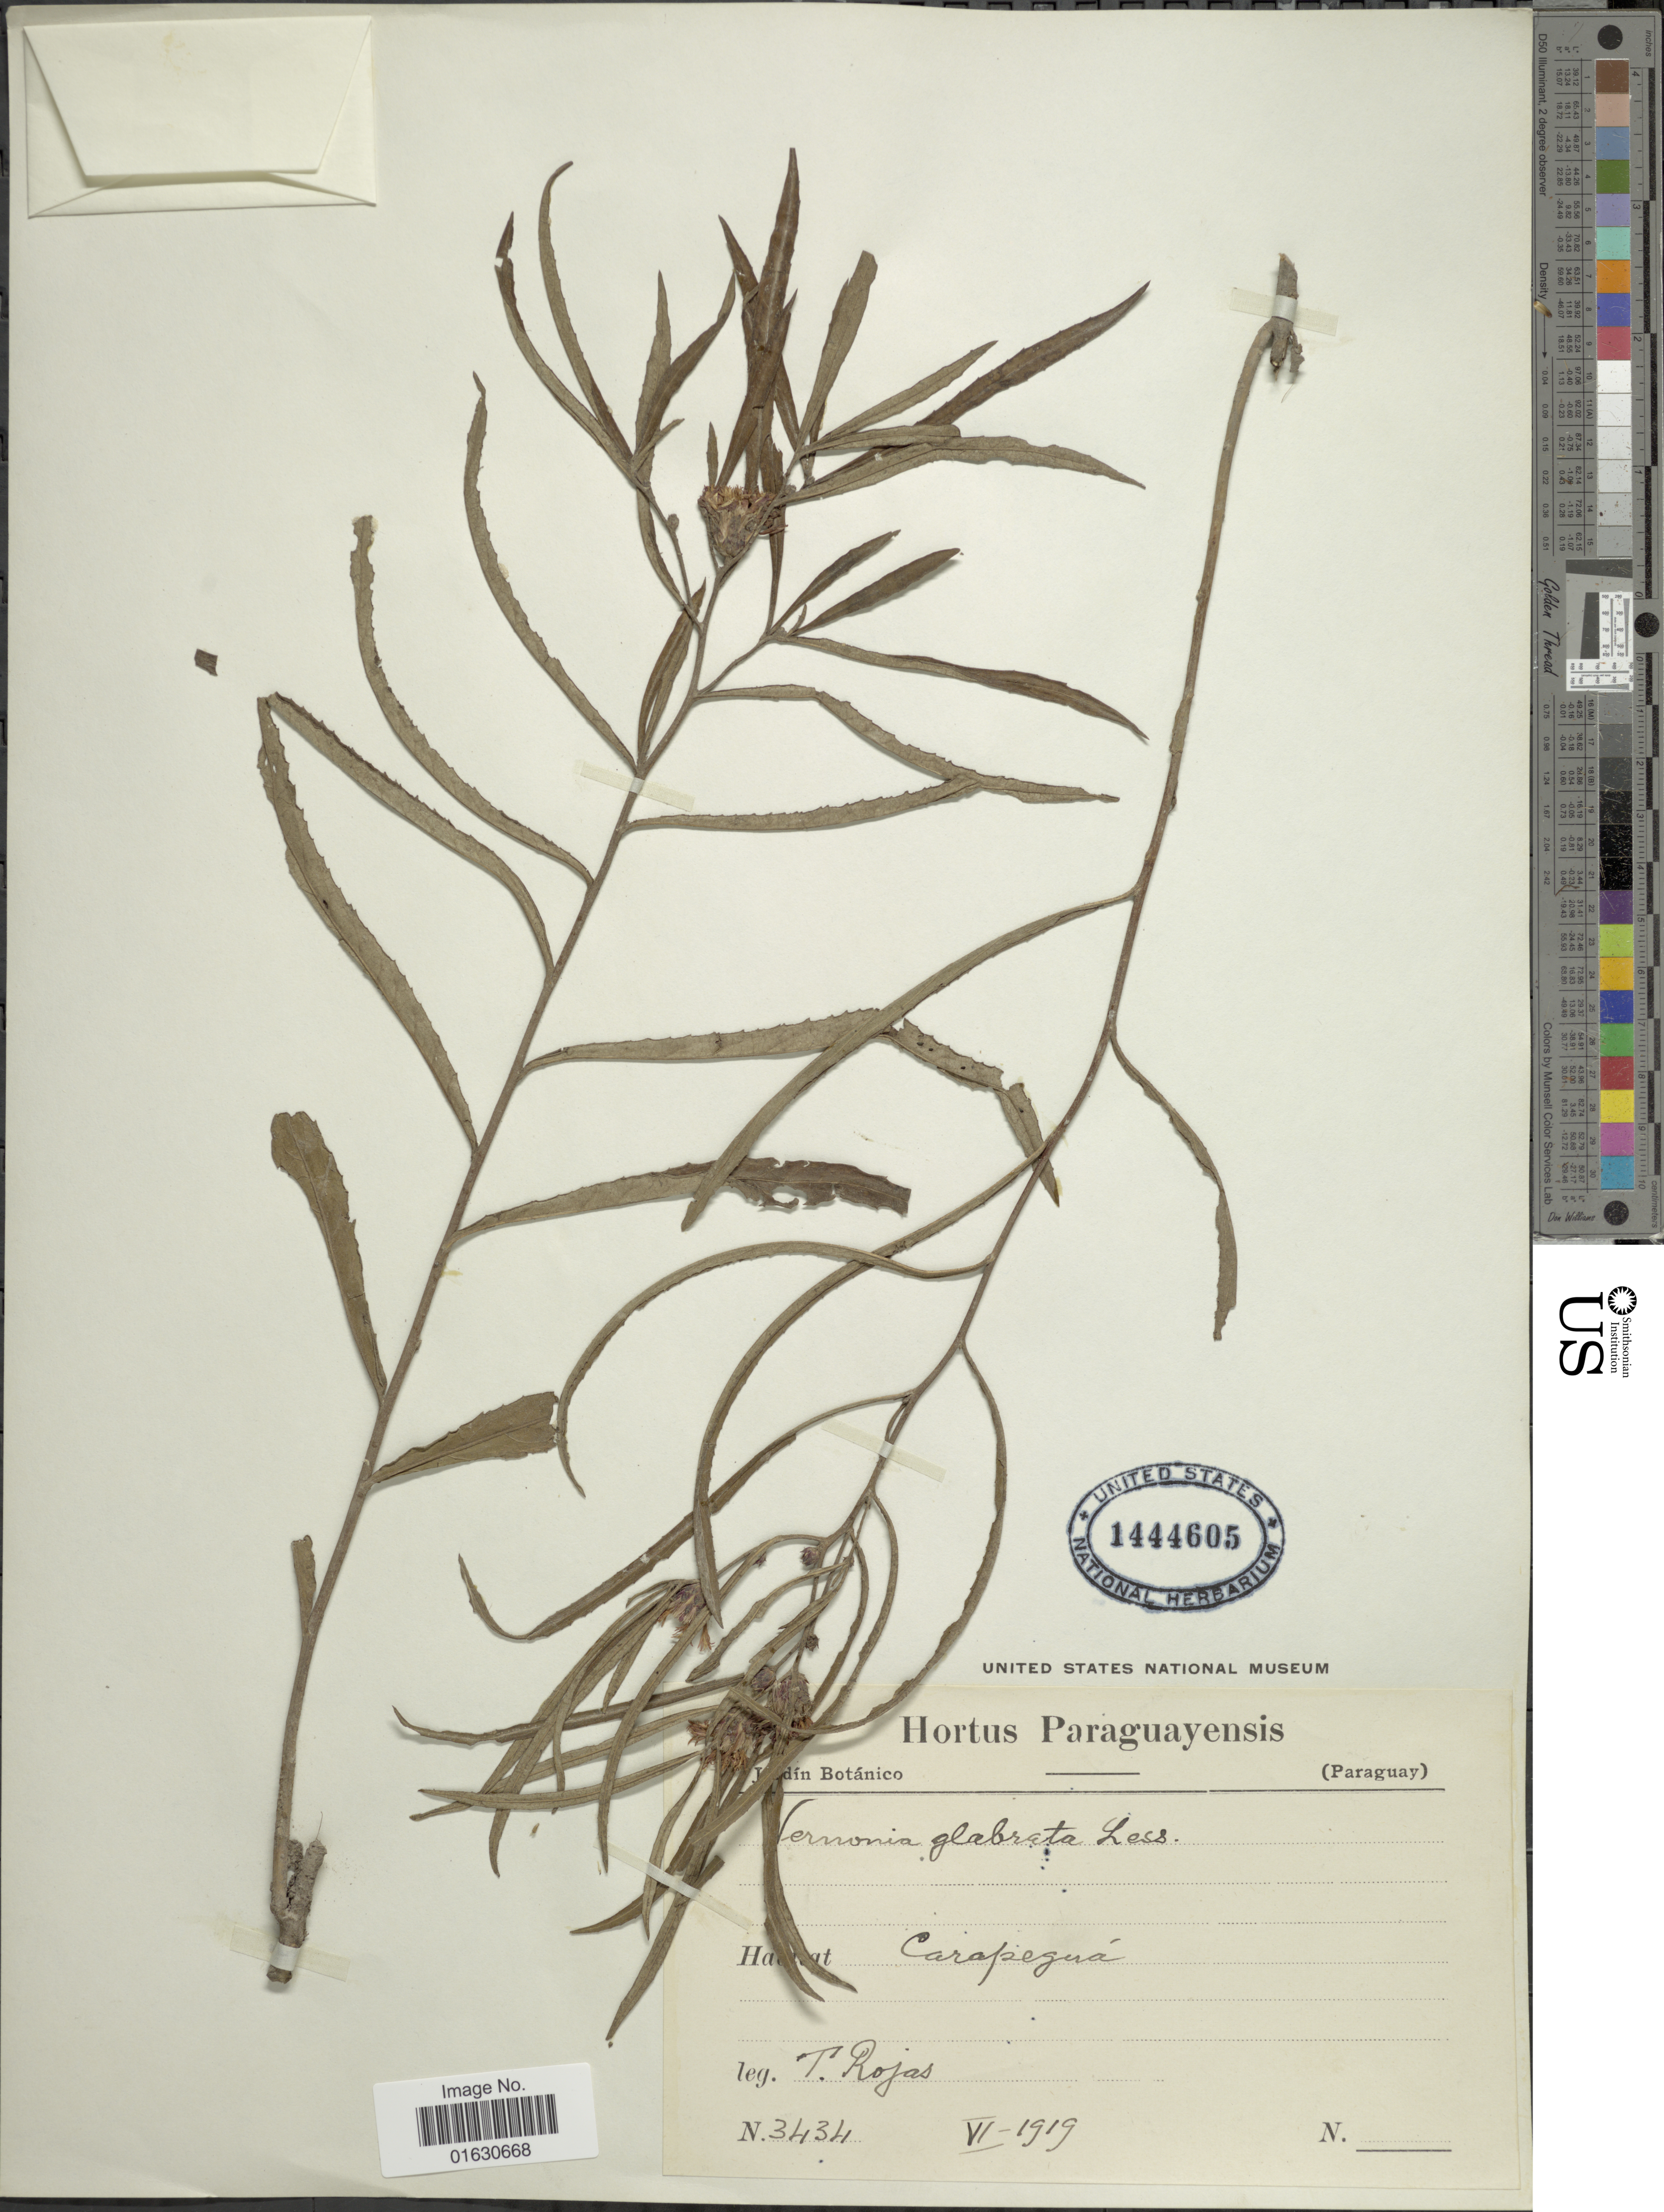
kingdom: Plantae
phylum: Tracheophyta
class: Magnoliopsida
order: Asterales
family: Asteraceae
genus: Lessingianthus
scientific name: Lessingianthus glabratus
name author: (Less.) H. Rob.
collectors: T. Rojas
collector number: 3434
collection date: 1919-06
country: Paraguay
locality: Carapeguá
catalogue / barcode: US 1444605